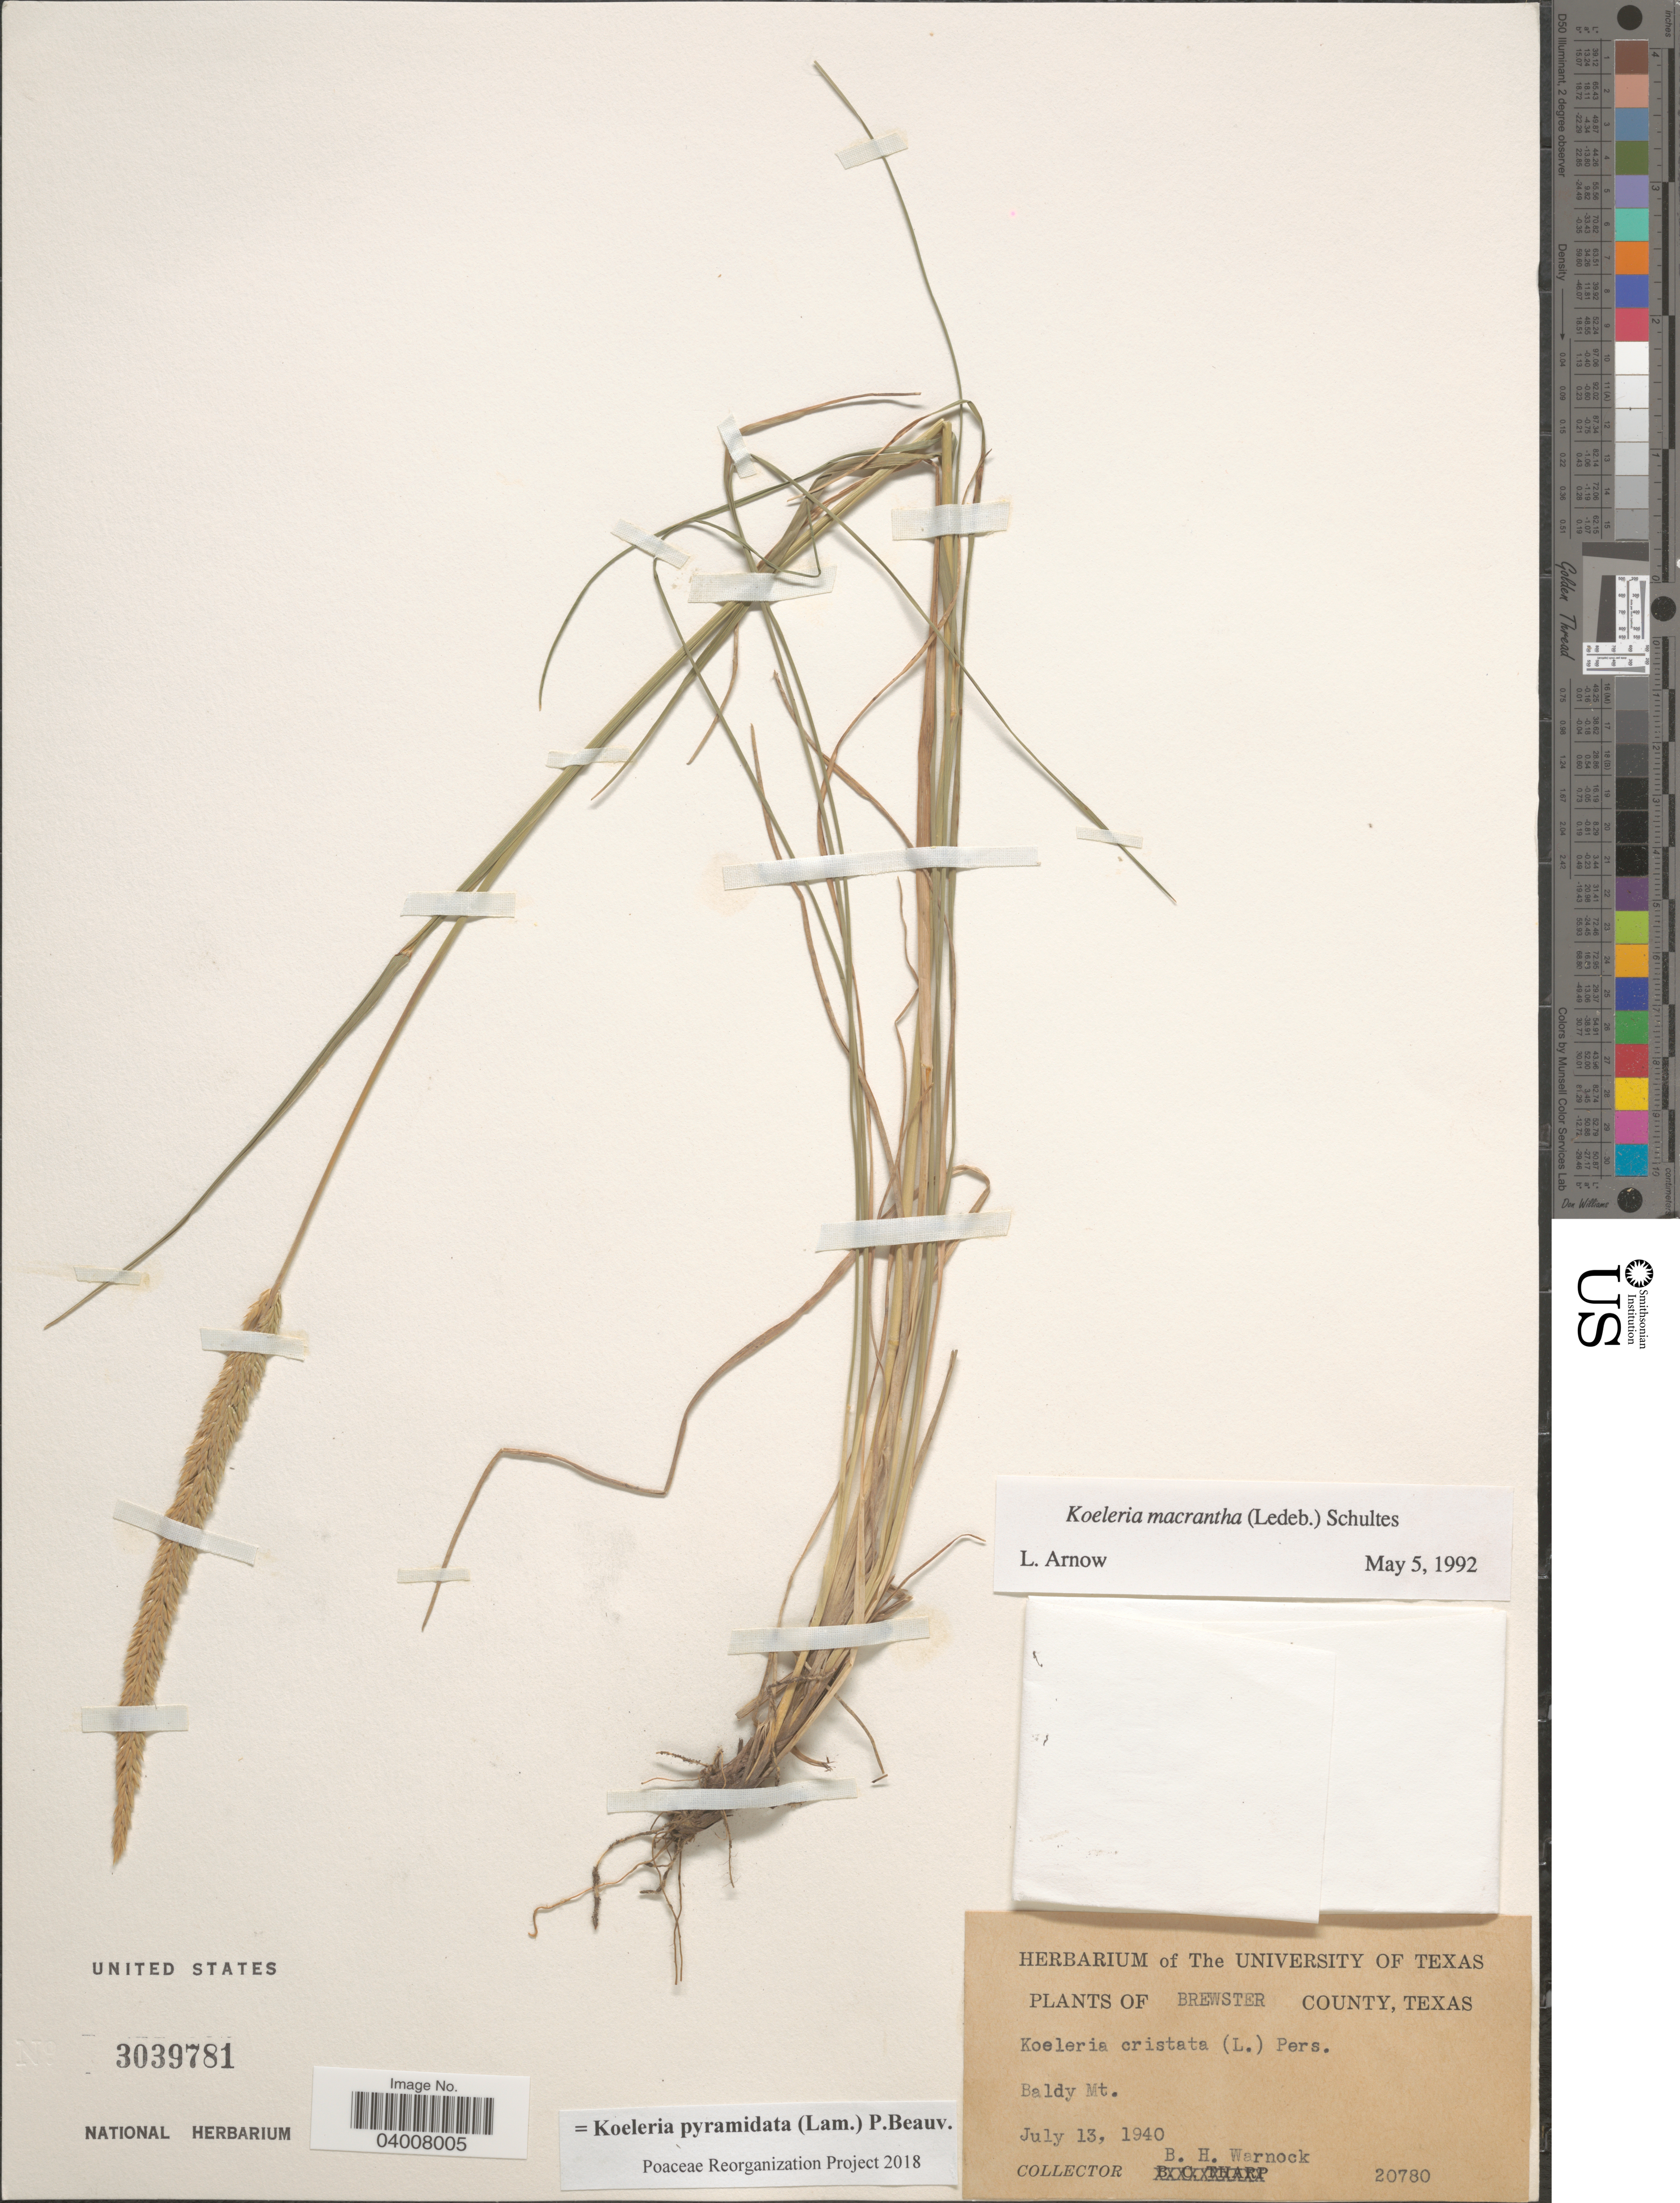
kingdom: Plantae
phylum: Tracheophyta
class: Liliopsida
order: Poales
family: Poaceae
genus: Koeleria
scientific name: Koeleria pyramidata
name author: (Lam.) P. Beauv.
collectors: B. H. Warnock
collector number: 20780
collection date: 1940-07-13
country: United States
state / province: Texas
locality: Brewster County. Baldy Mt.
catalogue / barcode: US 3039781